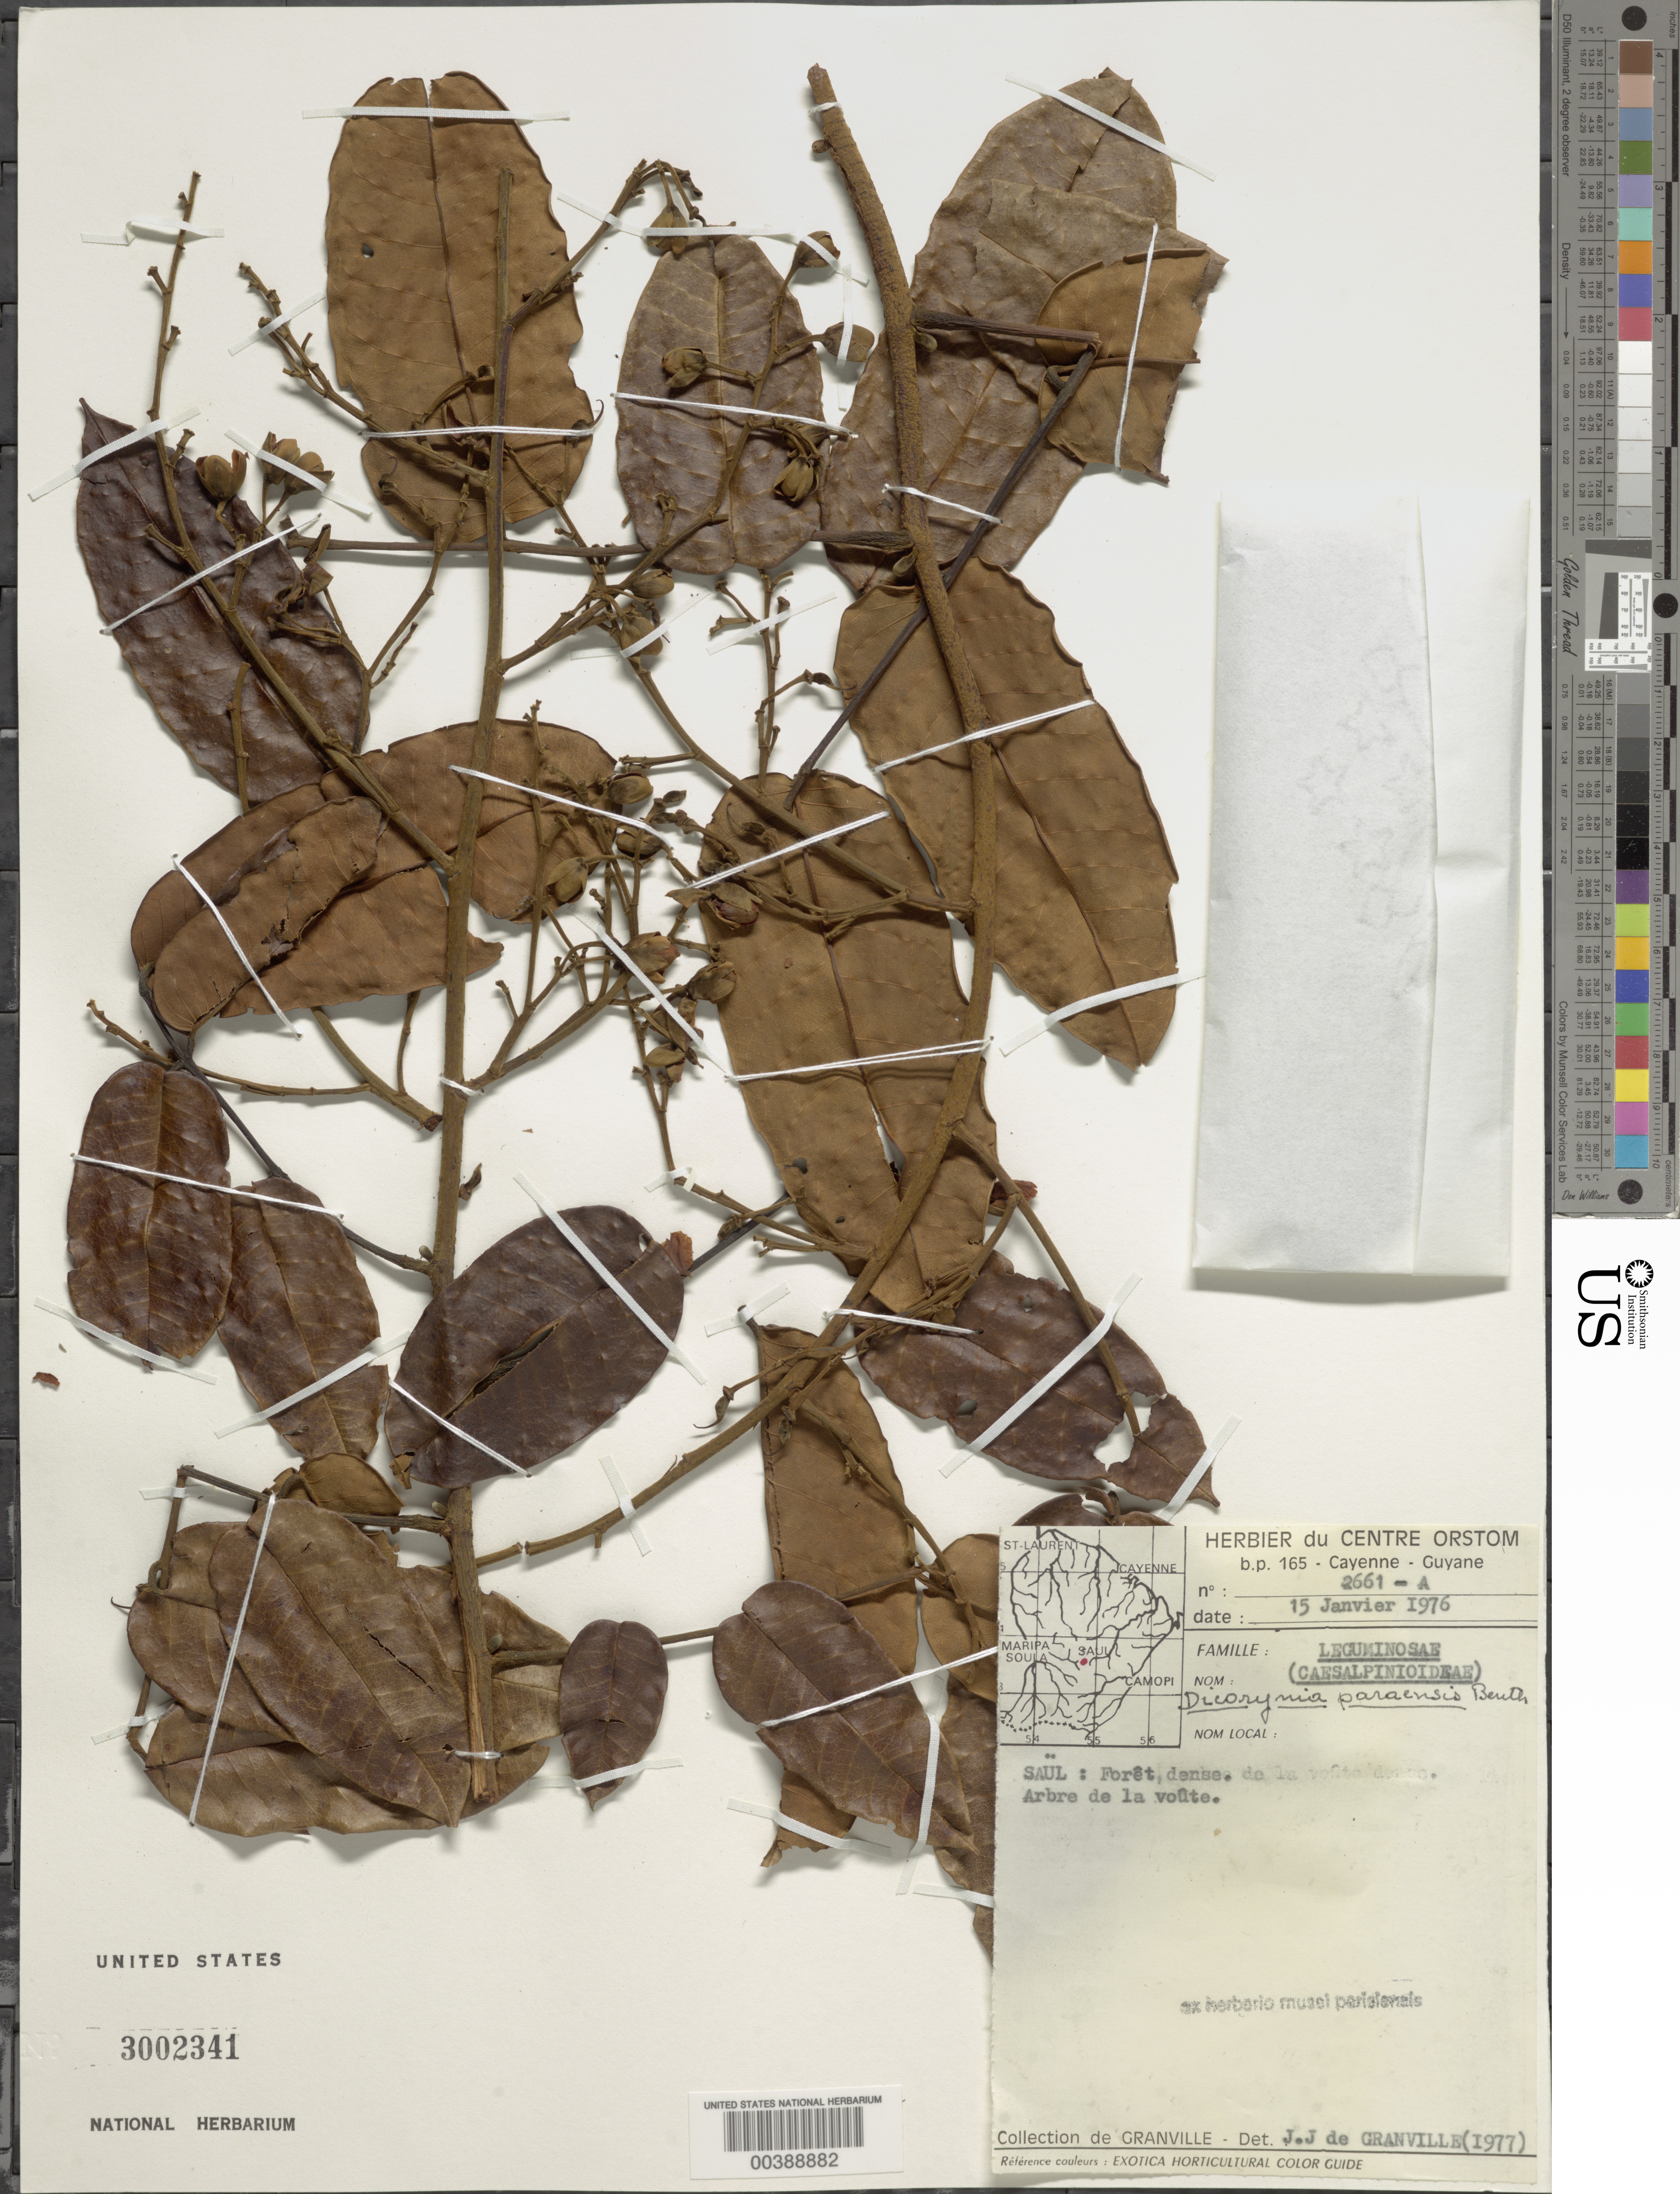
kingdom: Plantae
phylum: Tracheophyta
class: Magnoliopsida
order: Fabales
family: Fabaceae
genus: Dicorynia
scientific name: Dicorynia guianensis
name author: Amshoff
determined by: Falcão, Marcus J.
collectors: J.-J. de Granville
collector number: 2661-a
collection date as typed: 15 Jan 1976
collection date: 1976-01-15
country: French Guiana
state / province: Saint-Laurent-du-Maroni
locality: Saul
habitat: Foret dense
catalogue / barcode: US 3002341